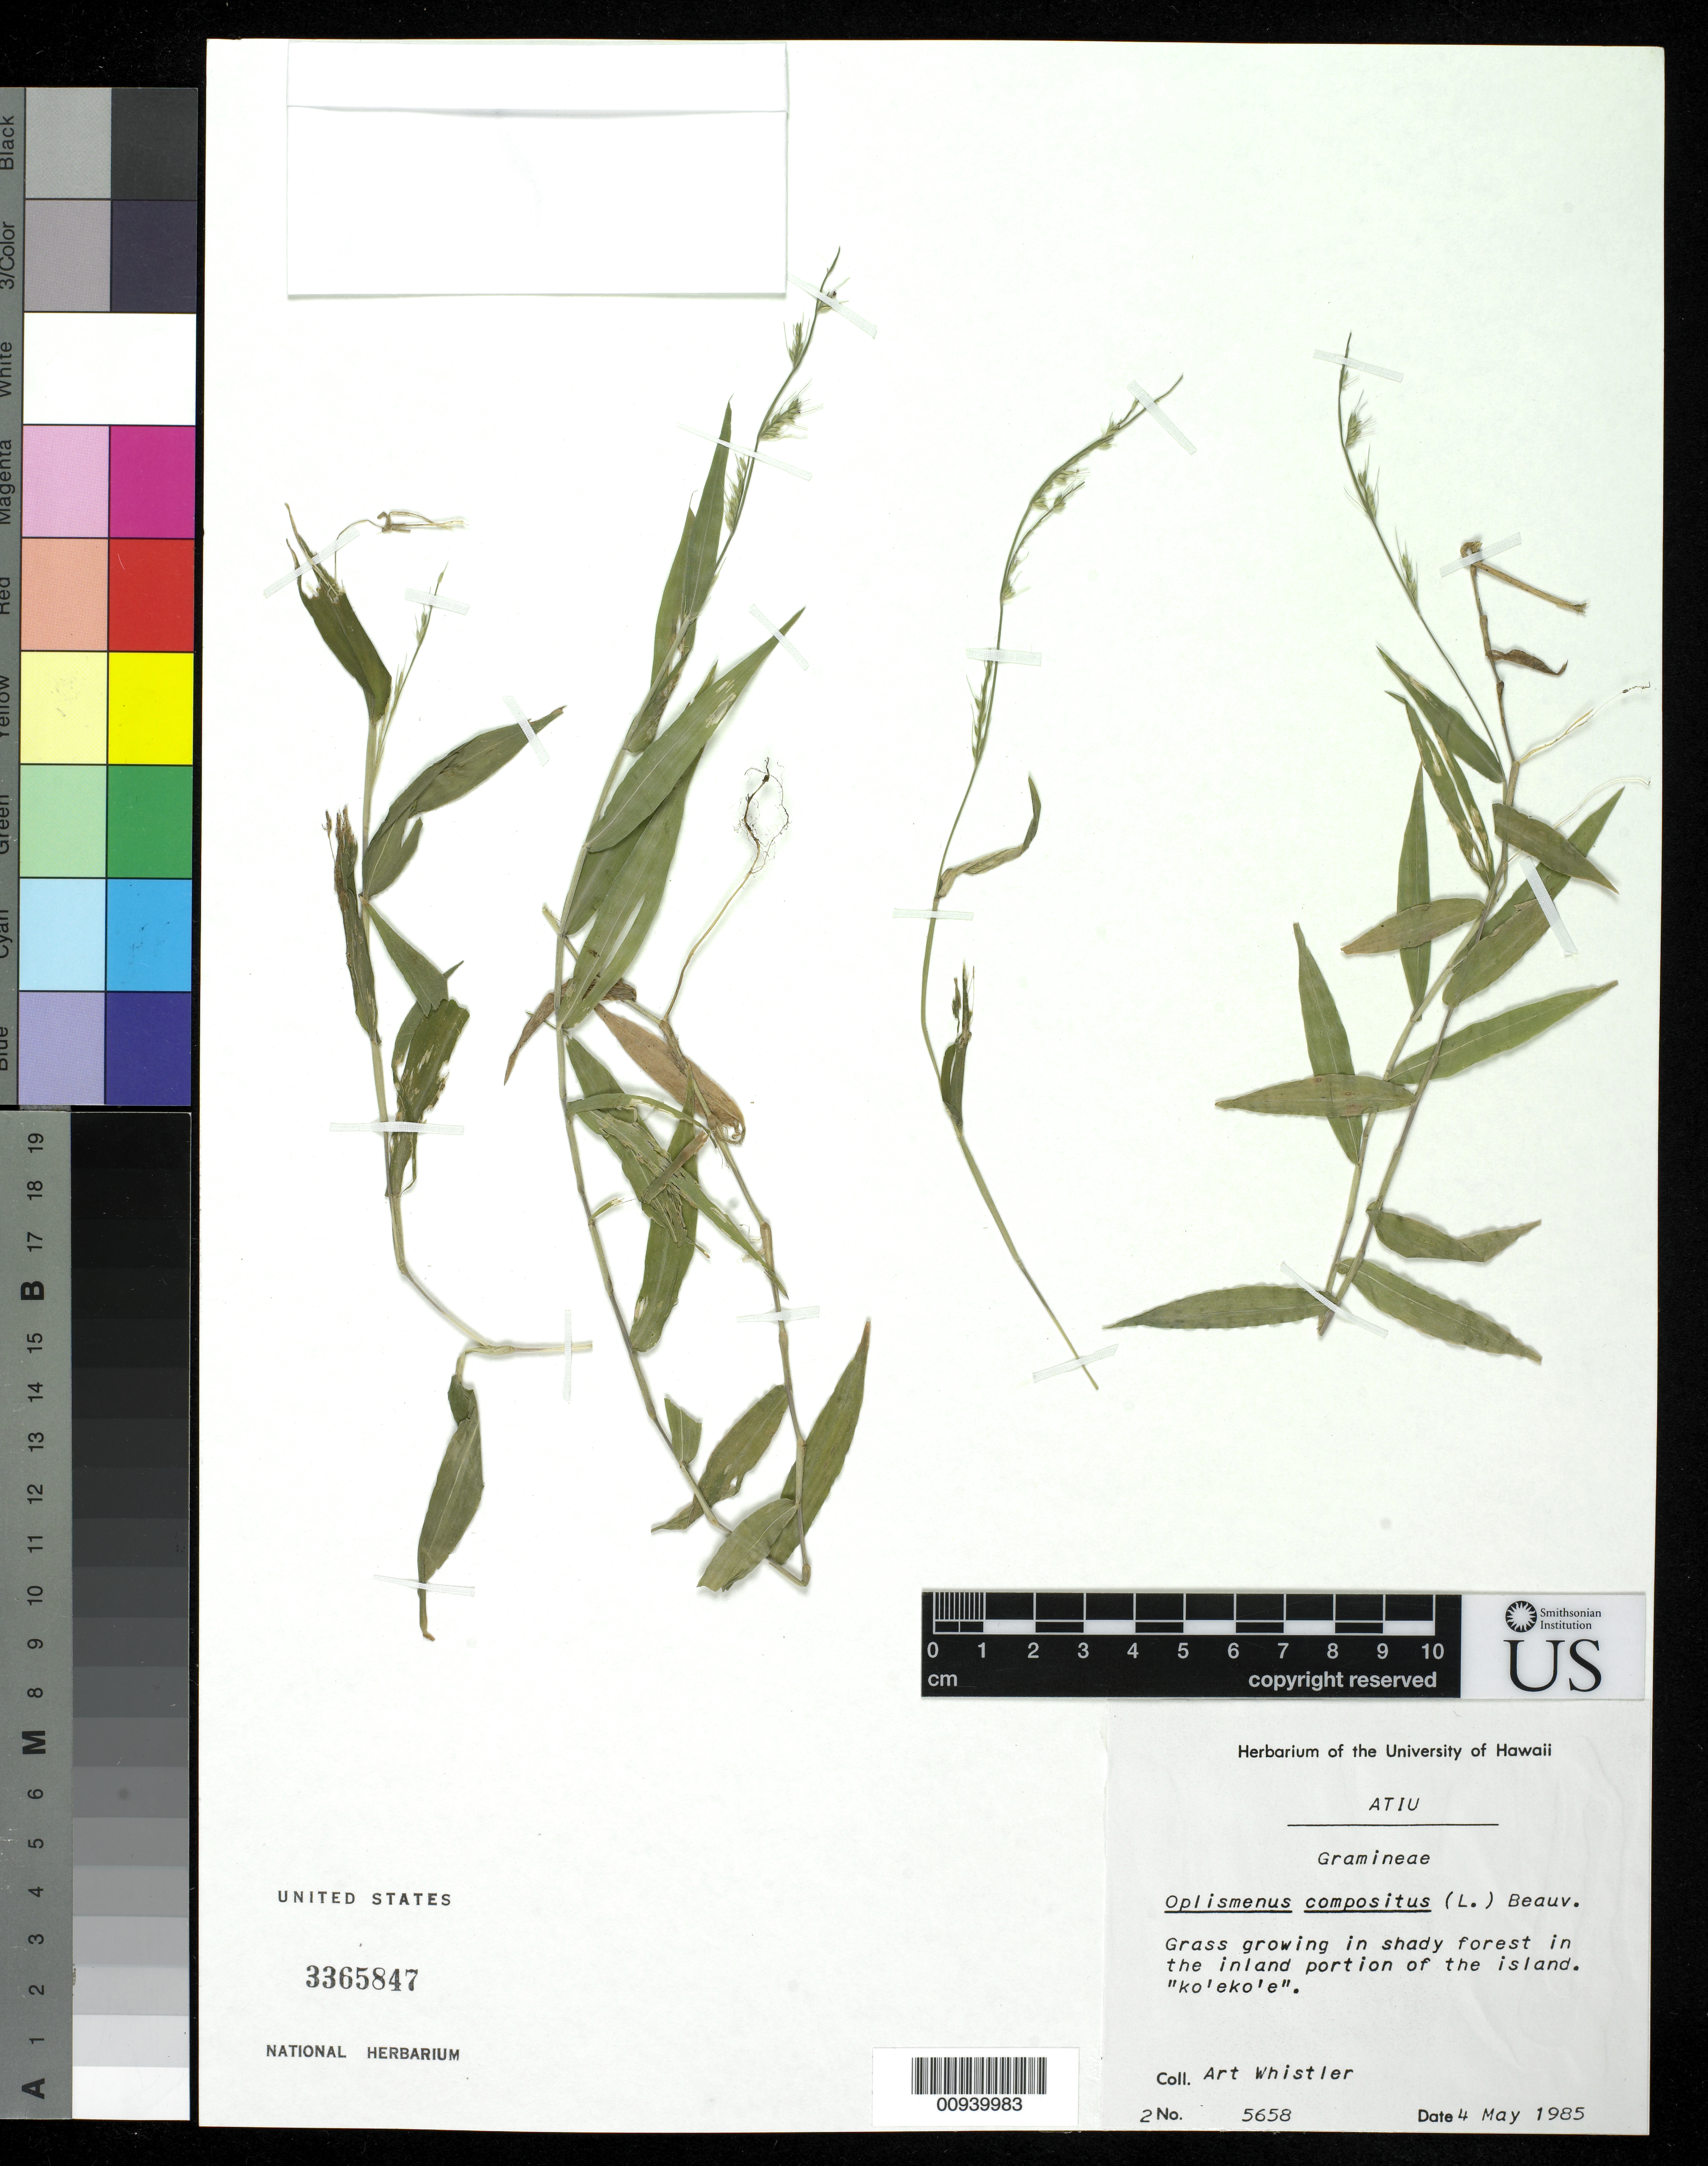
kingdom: Plantae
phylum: Tracheophyta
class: Liliopsida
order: Poales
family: Poaceae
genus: Oplismenus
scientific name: Oplismenus compositus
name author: (L.) P. Beauv.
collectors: A. Whistler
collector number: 5658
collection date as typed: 04 May 1985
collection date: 1985-05-04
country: Cook Islands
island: Atiu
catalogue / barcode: US 3365847